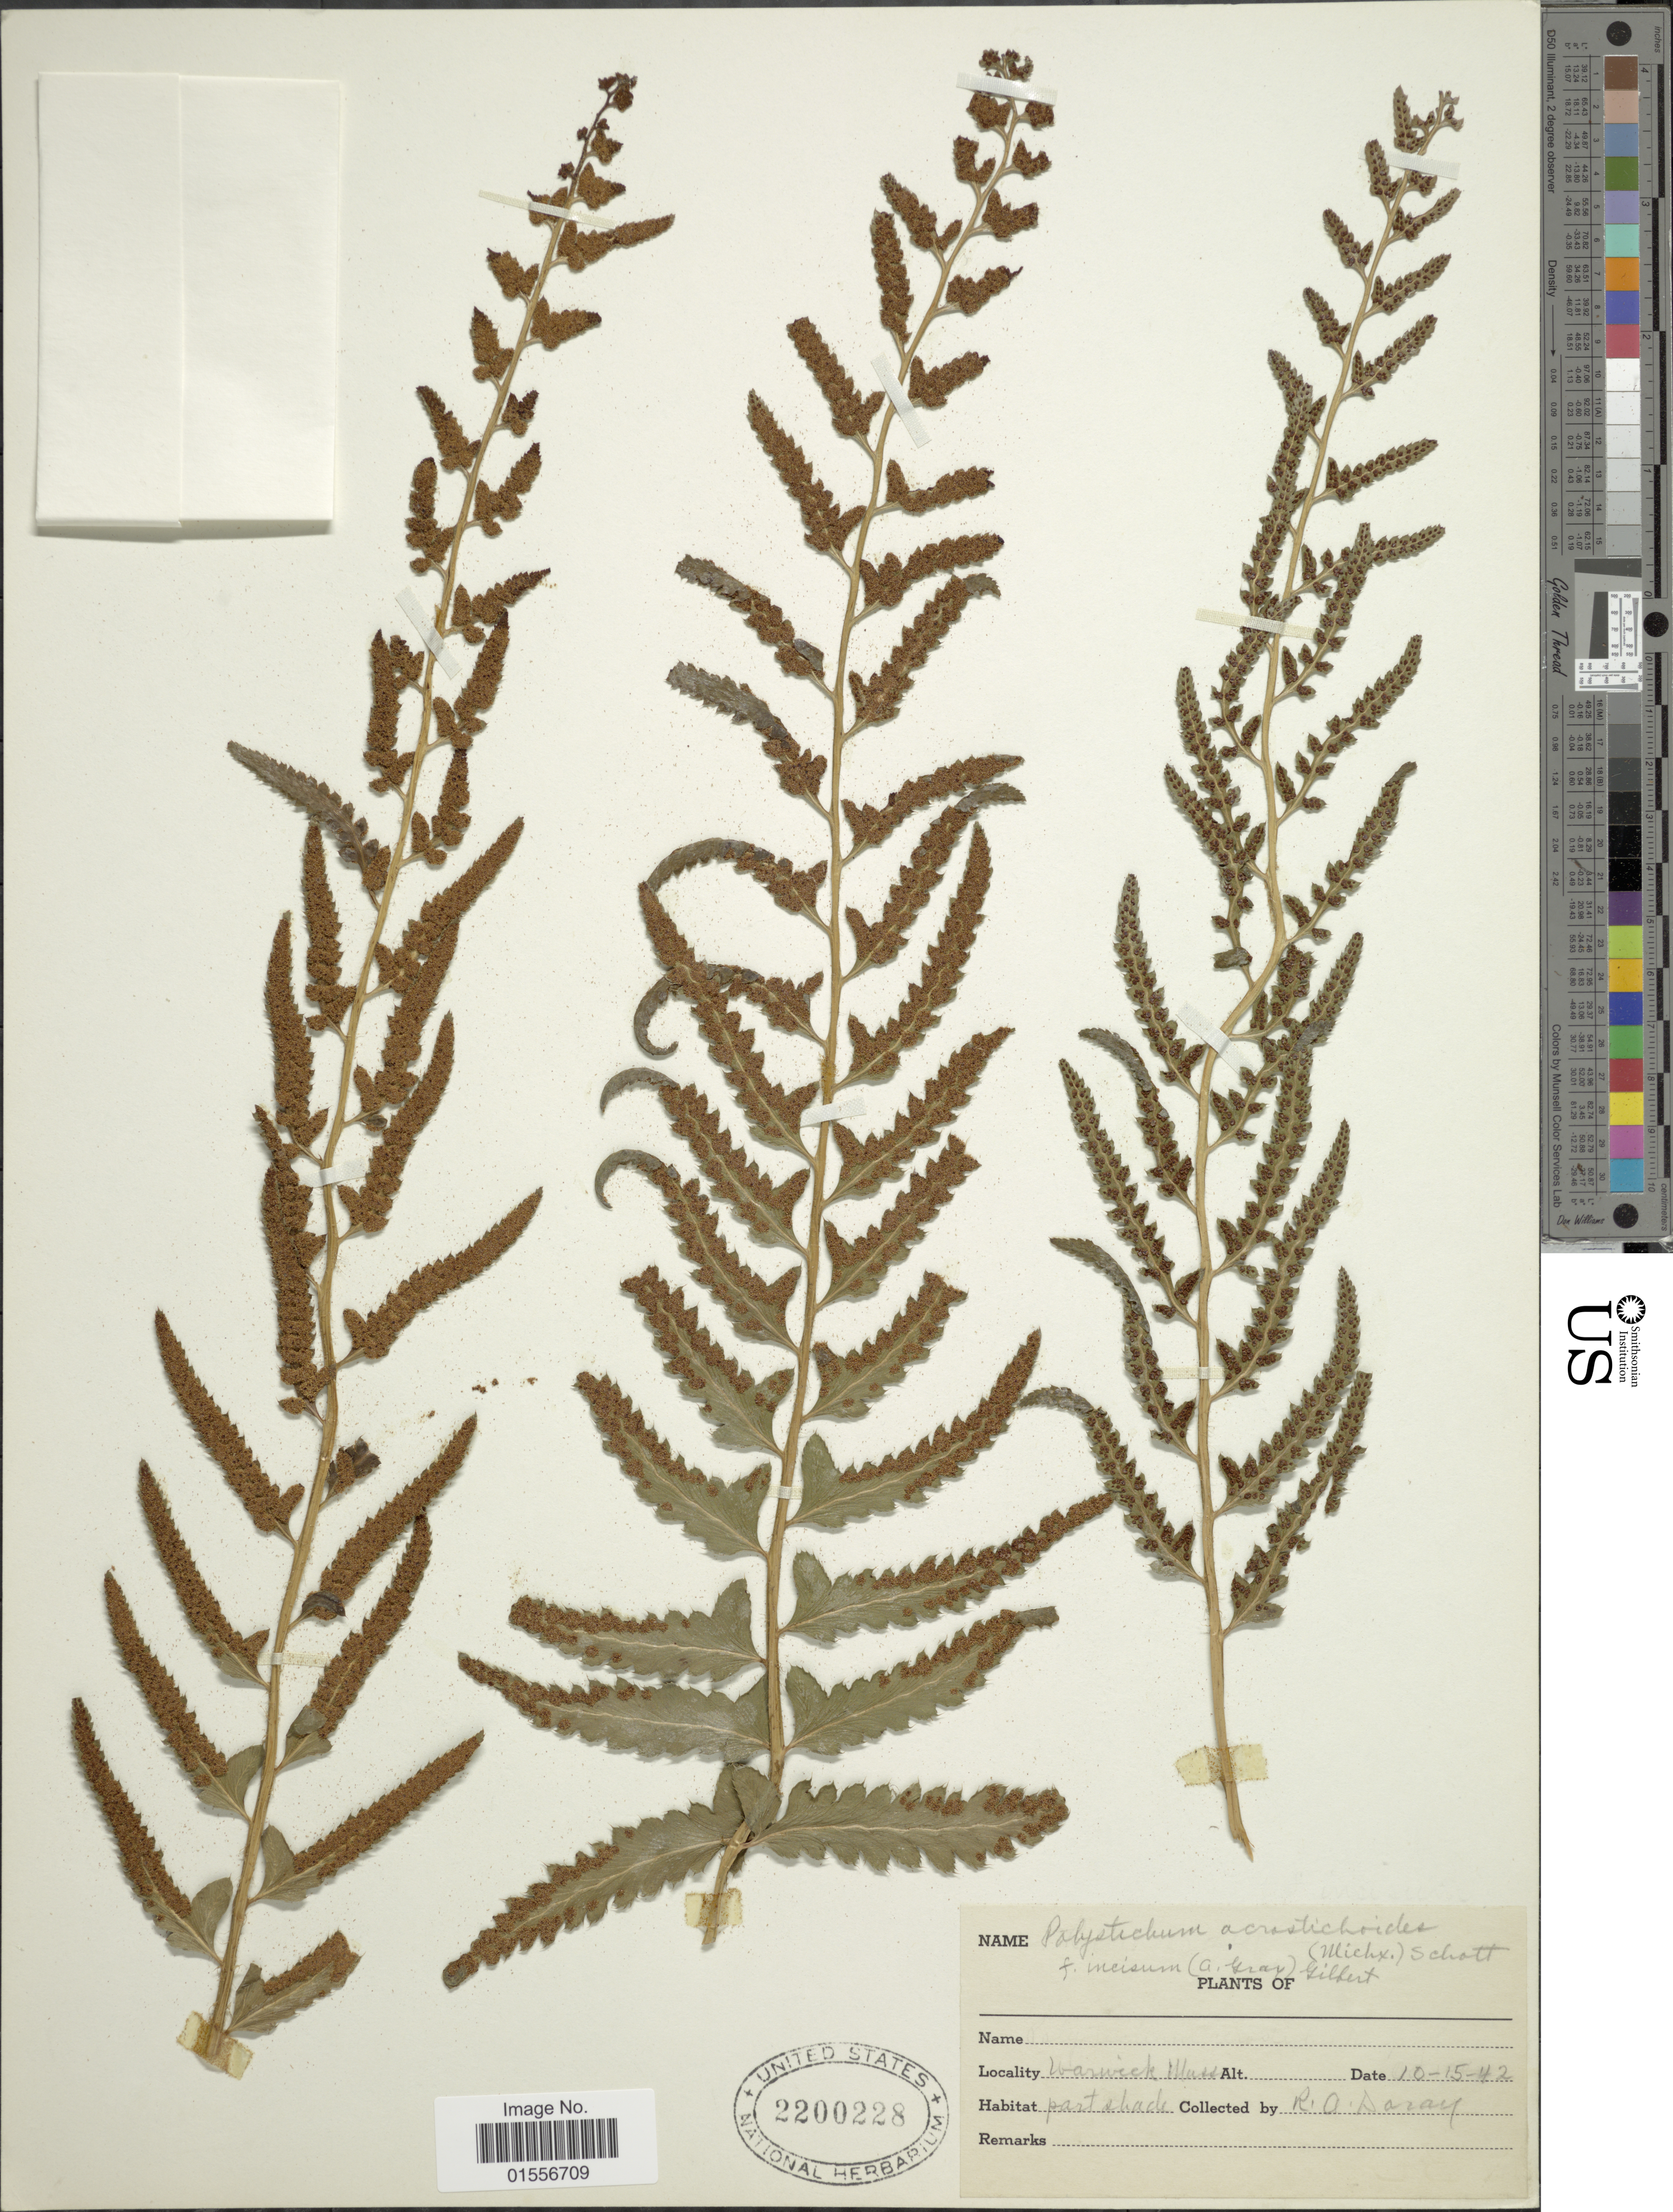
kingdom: Plantae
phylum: Tracheophyta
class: Polypodiopsida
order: Polypodiales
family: Dryopteridaceae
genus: Polystichum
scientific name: Polystichum acrostichoides f. incisum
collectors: R. Doray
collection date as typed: Transcribed d/m/y: 15/10/42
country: United States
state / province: Massachusetts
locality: Warwick Mass, part shade.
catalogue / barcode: US 2200228